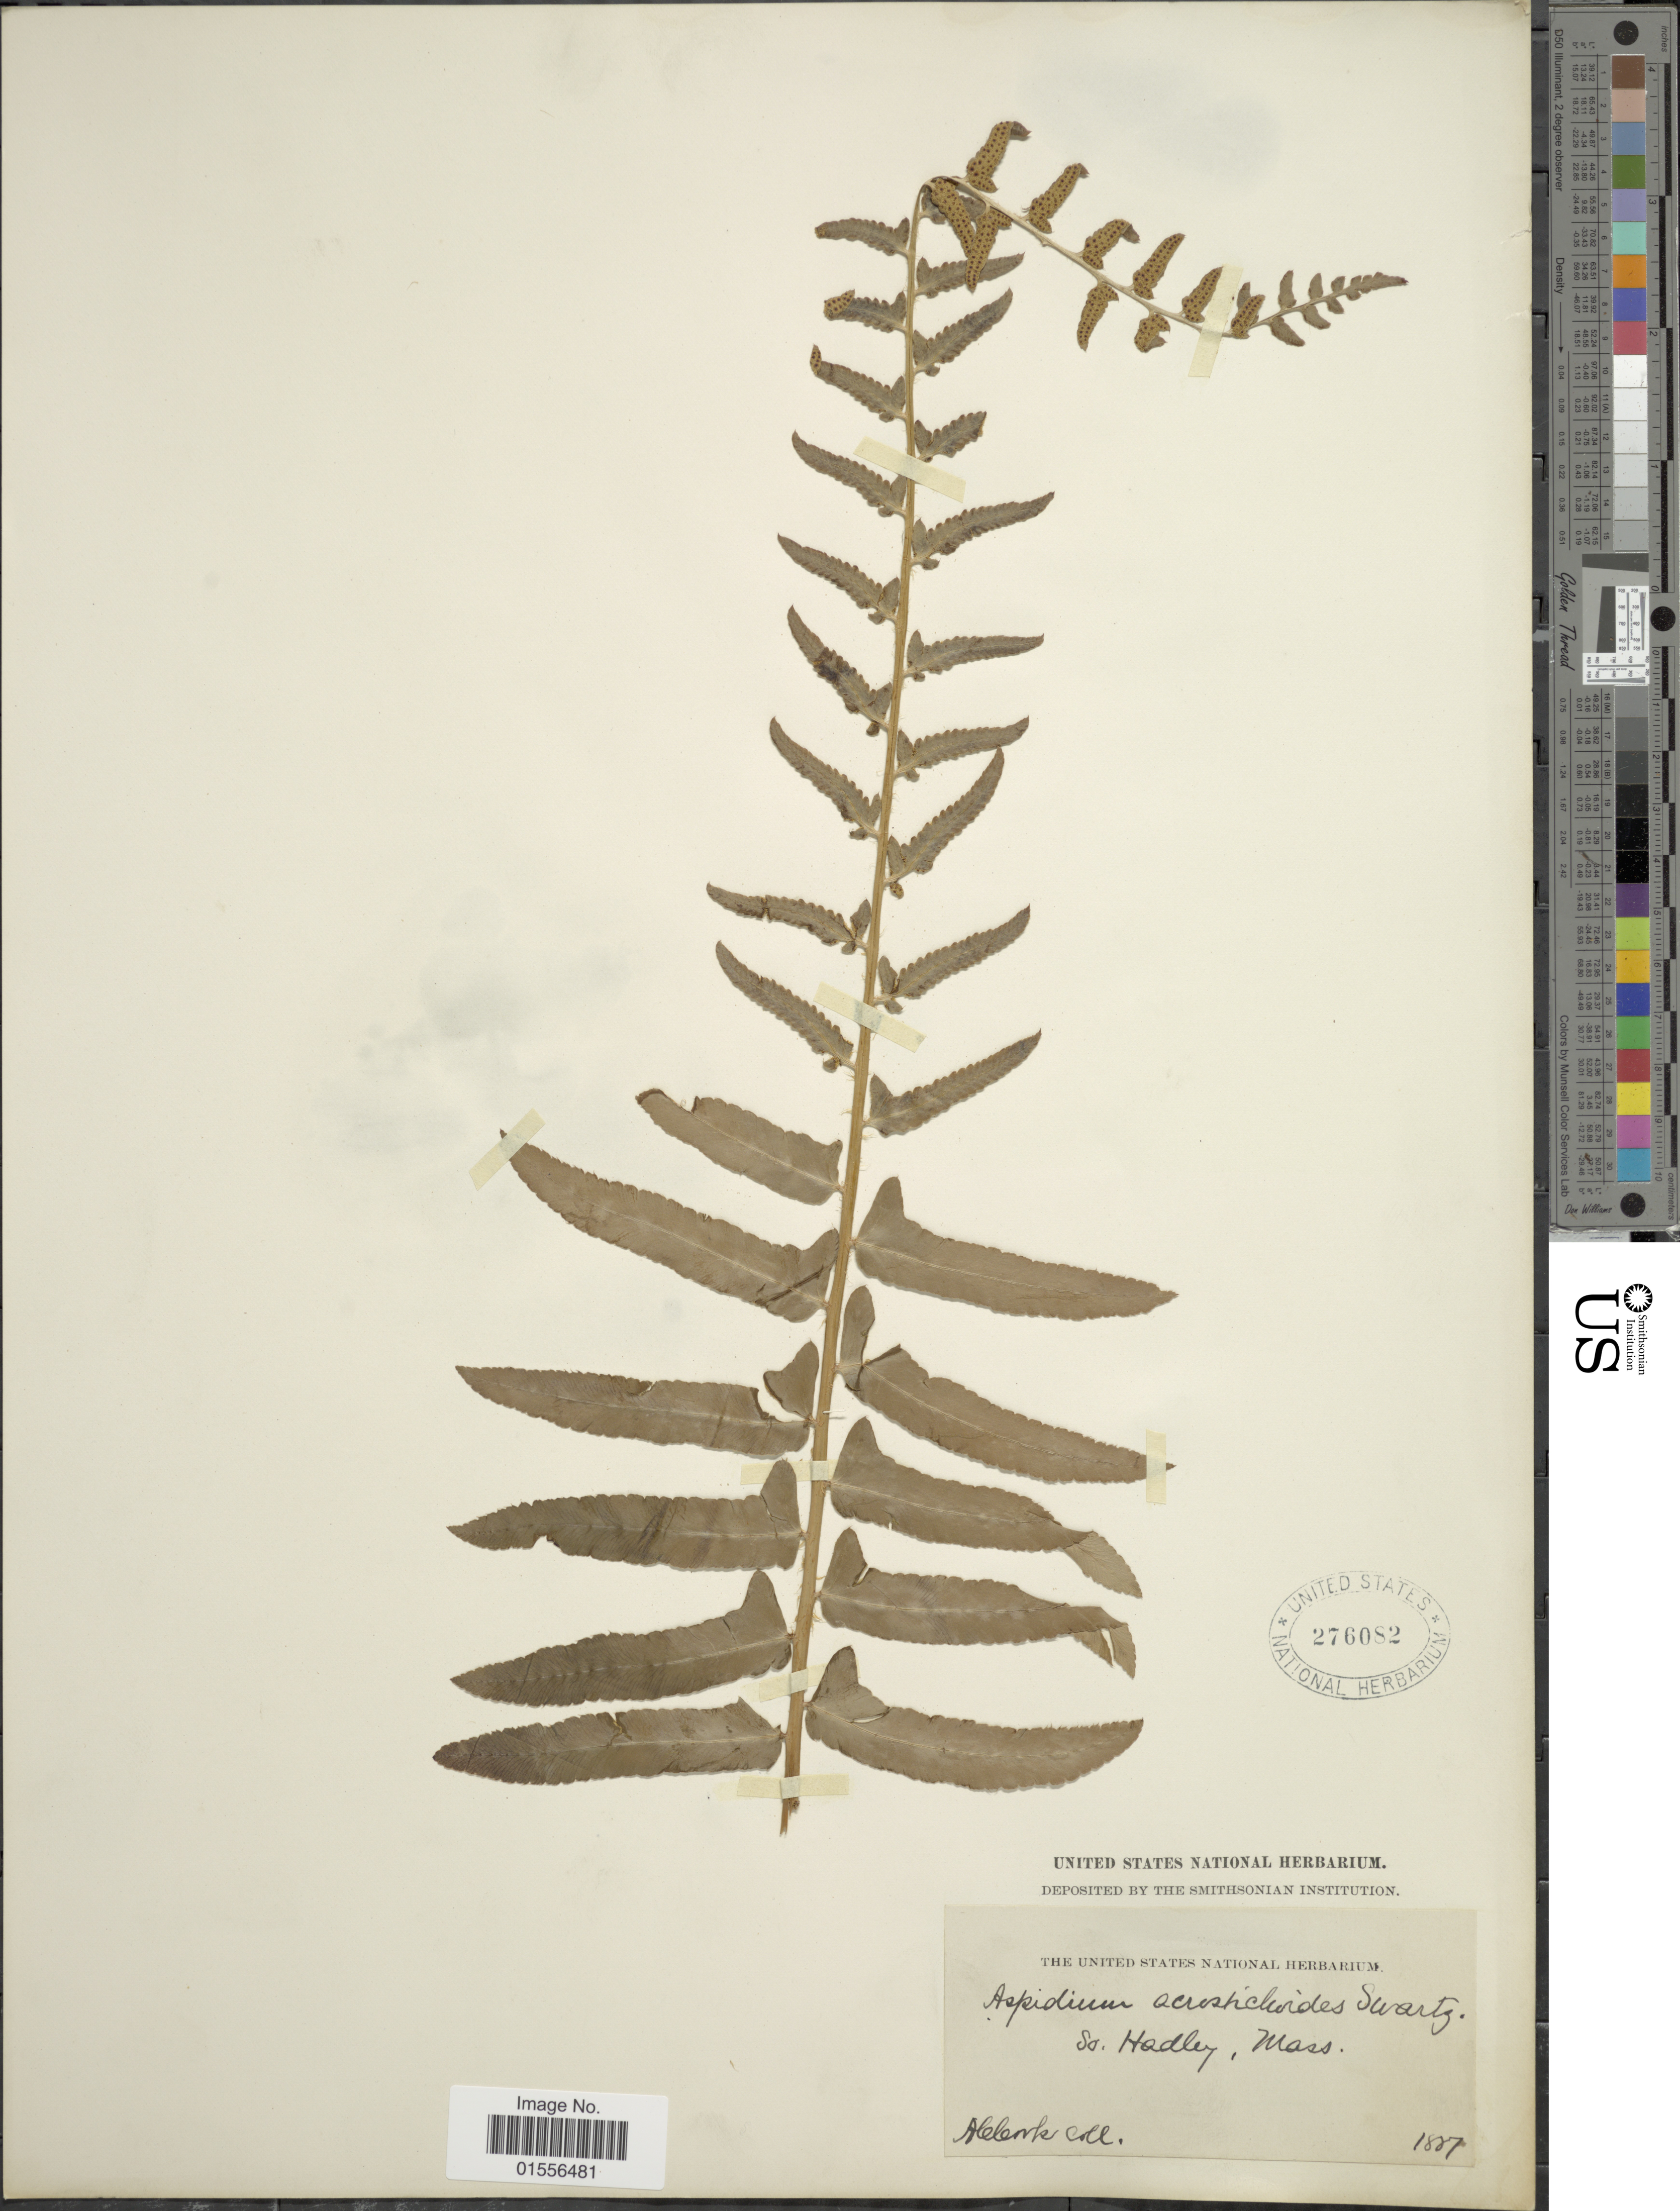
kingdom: Plantae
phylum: Tracheophyta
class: Polypodiopsida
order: Polypodiales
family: Dryopteridaceae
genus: Polystichum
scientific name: Polystichum acrostichoides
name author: (Michx.) Schott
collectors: A. Cook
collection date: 1887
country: United States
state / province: Massachusetts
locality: So. Hadley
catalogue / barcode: US 276082